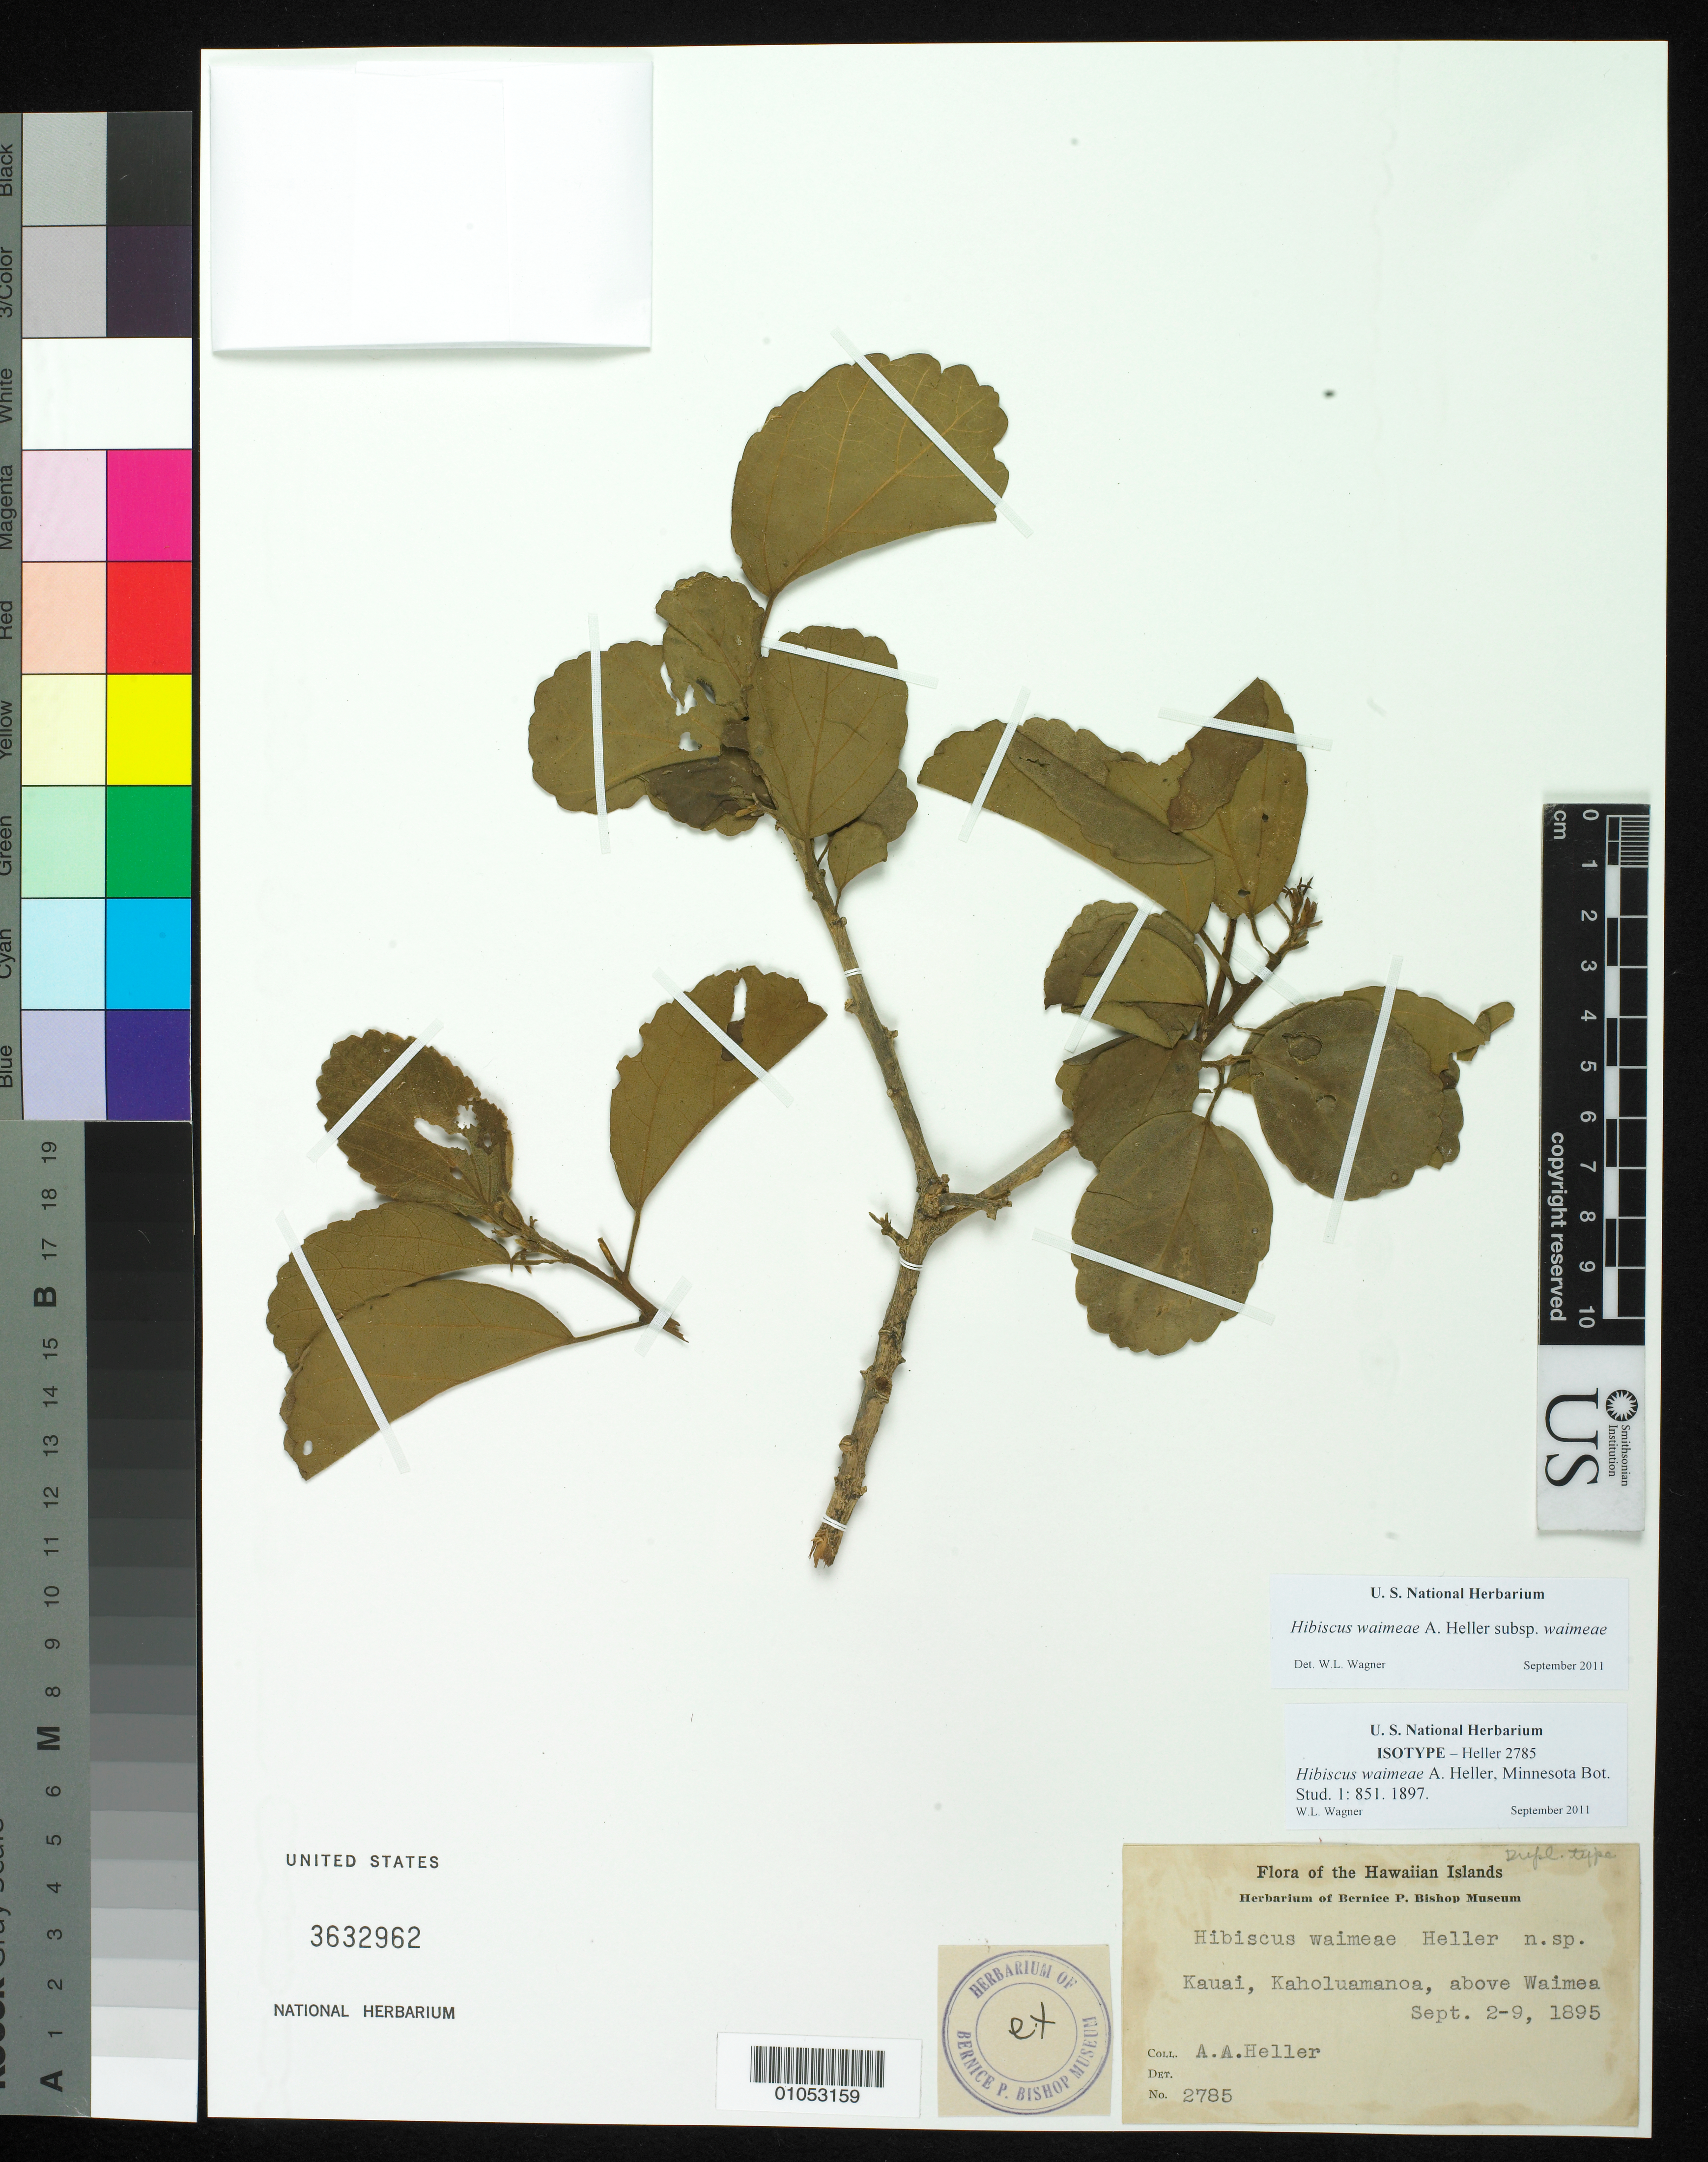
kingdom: Plantae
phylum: Tracheophyta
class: Magnoliopsida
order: Malvales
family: Malvaceae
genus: Hibiscus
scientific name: Hibiscus waimeae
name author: A. Heller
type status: Isotype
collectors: A. A. Heller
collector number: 2785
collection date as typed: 02 Sep 1895 to 09 Sep 1895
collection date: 1895-09-02/1895-09-09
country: United States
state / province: Hawaii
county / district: Kauai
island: Kaua'i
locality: Kauai, Kaholuamanoa, above Waimea.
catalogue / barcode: US 3632962